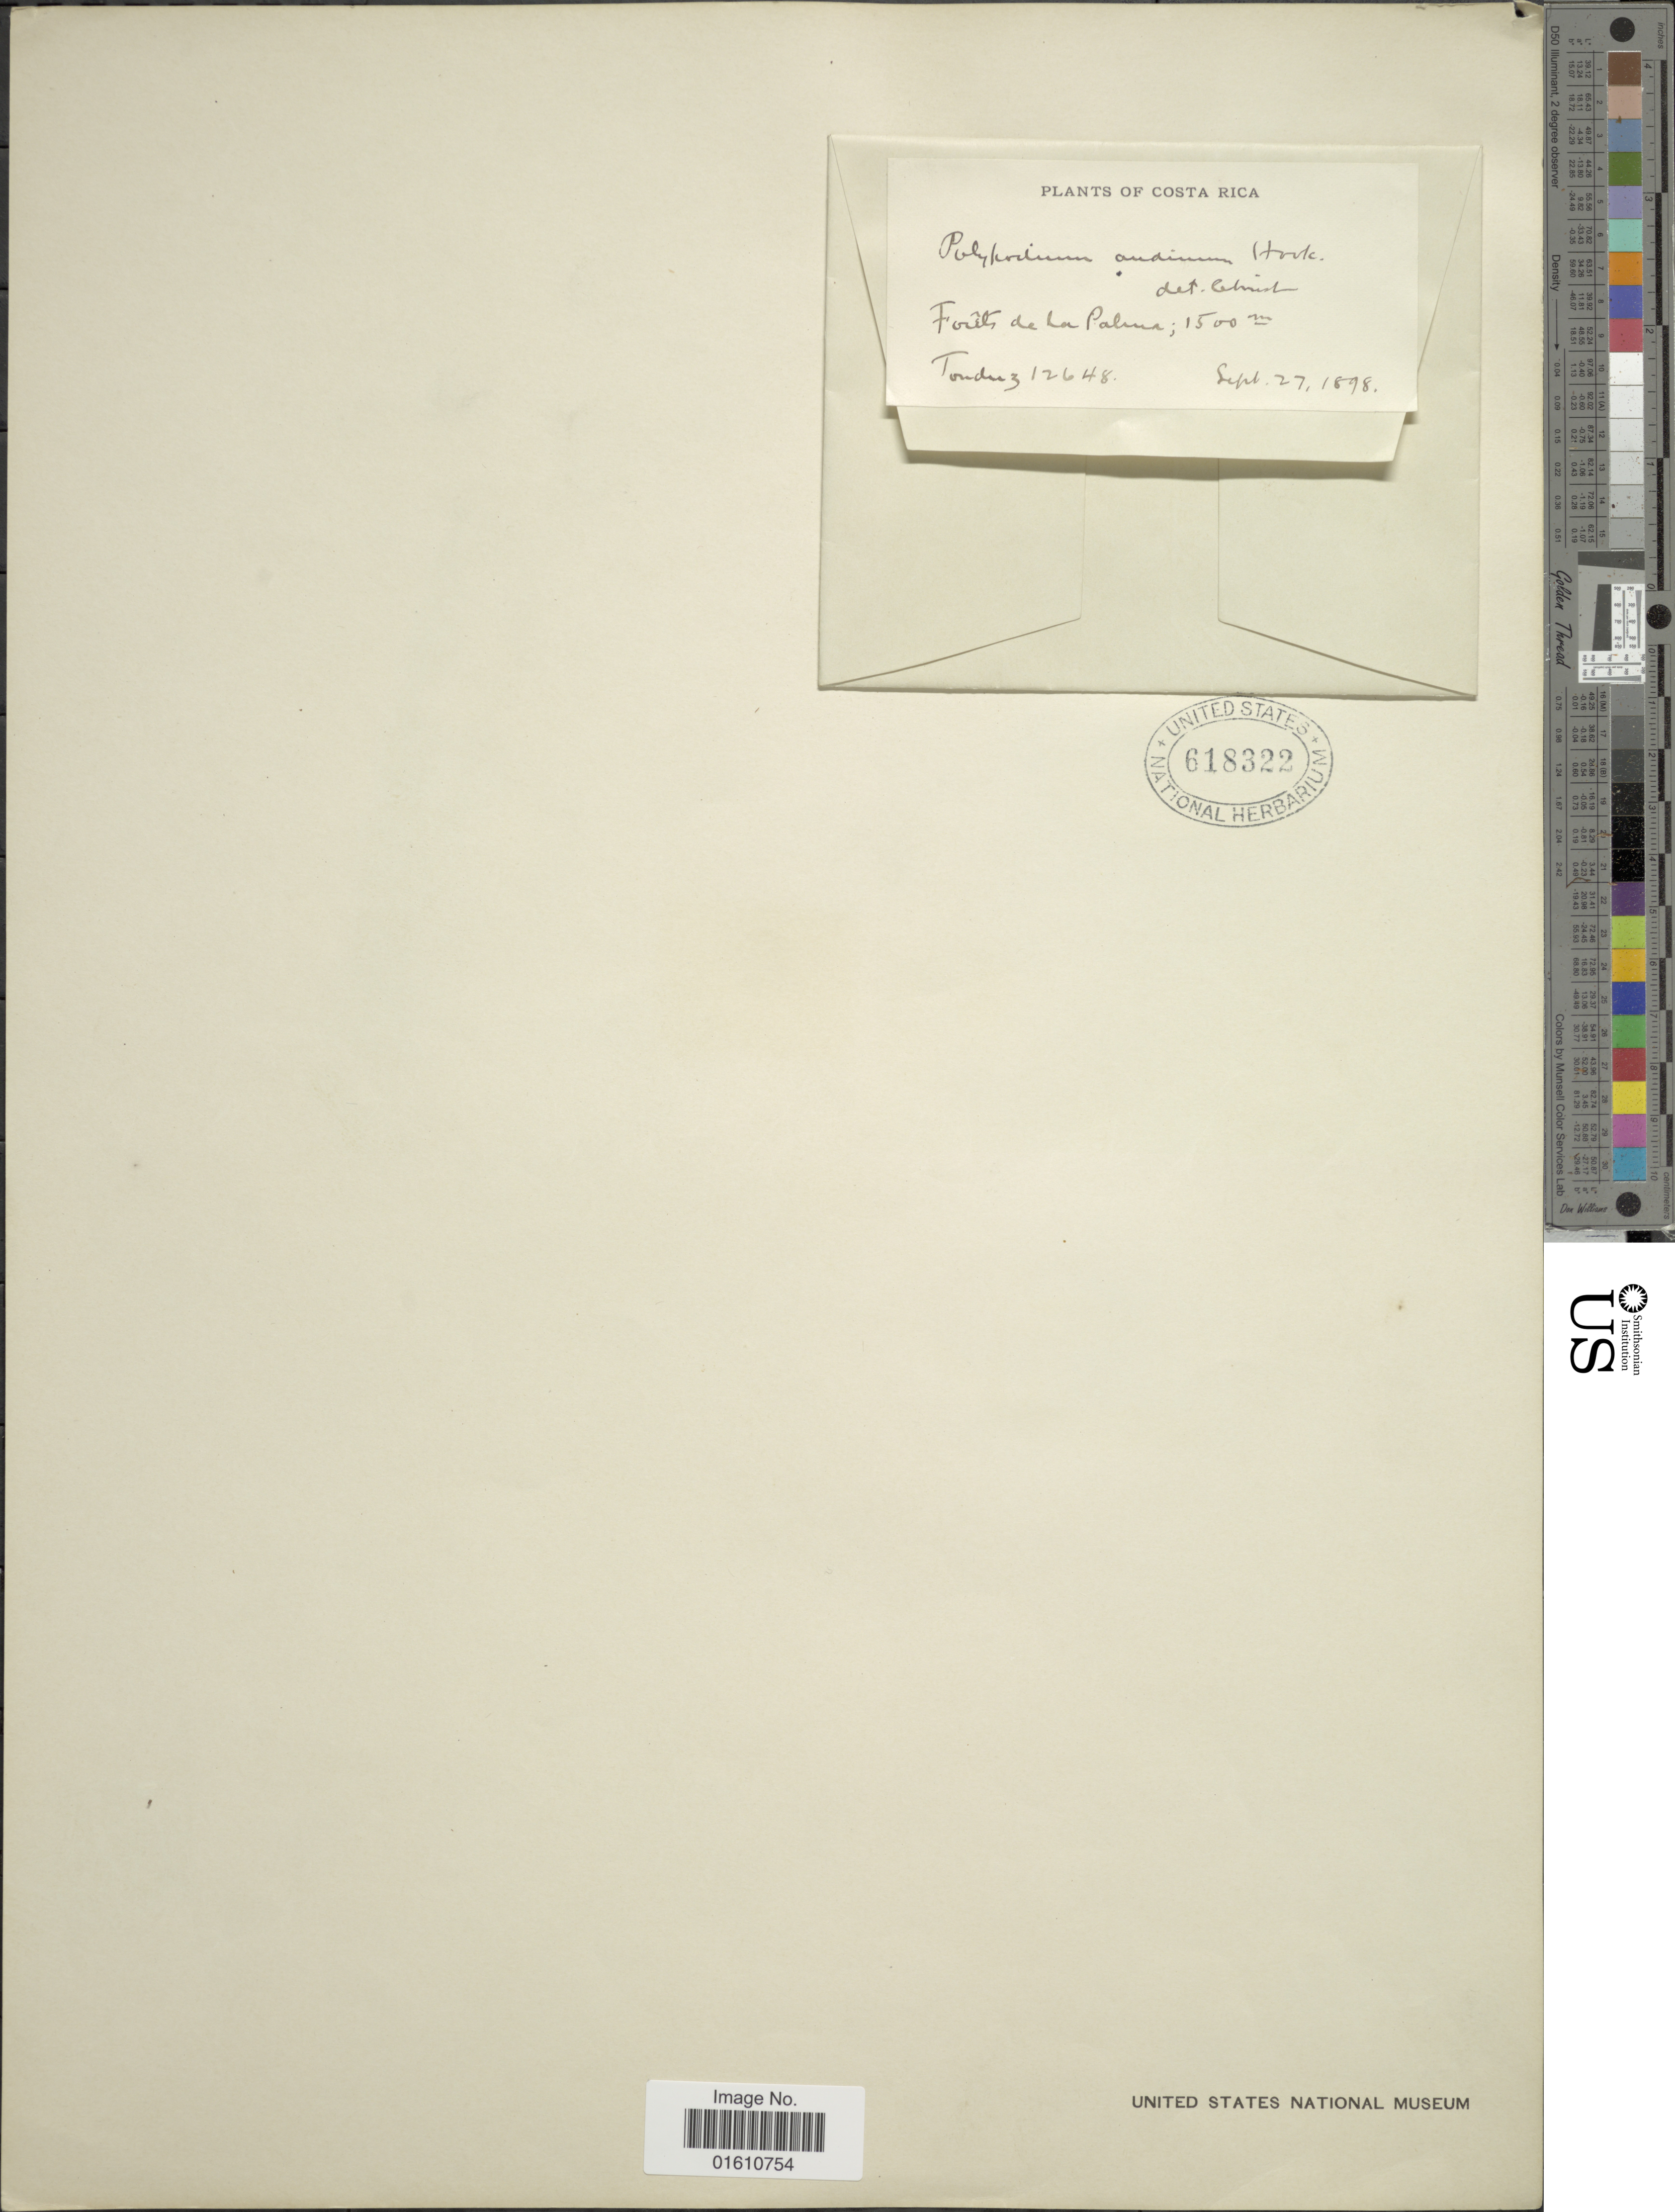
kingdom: Plantae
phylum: Tracheophyta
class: Polypodiopsida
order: Polypodiales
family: Polypodiaceae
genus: Moranopteris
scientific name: Moranopteris truncicola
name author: (Klotzsch) R. Y. Hirai & J. Prado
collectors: A. Tonduz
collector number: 12648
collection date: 1898-09-27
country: Costa Rica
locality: Forets de La Paluna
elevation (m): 1500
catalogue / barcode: US 618322